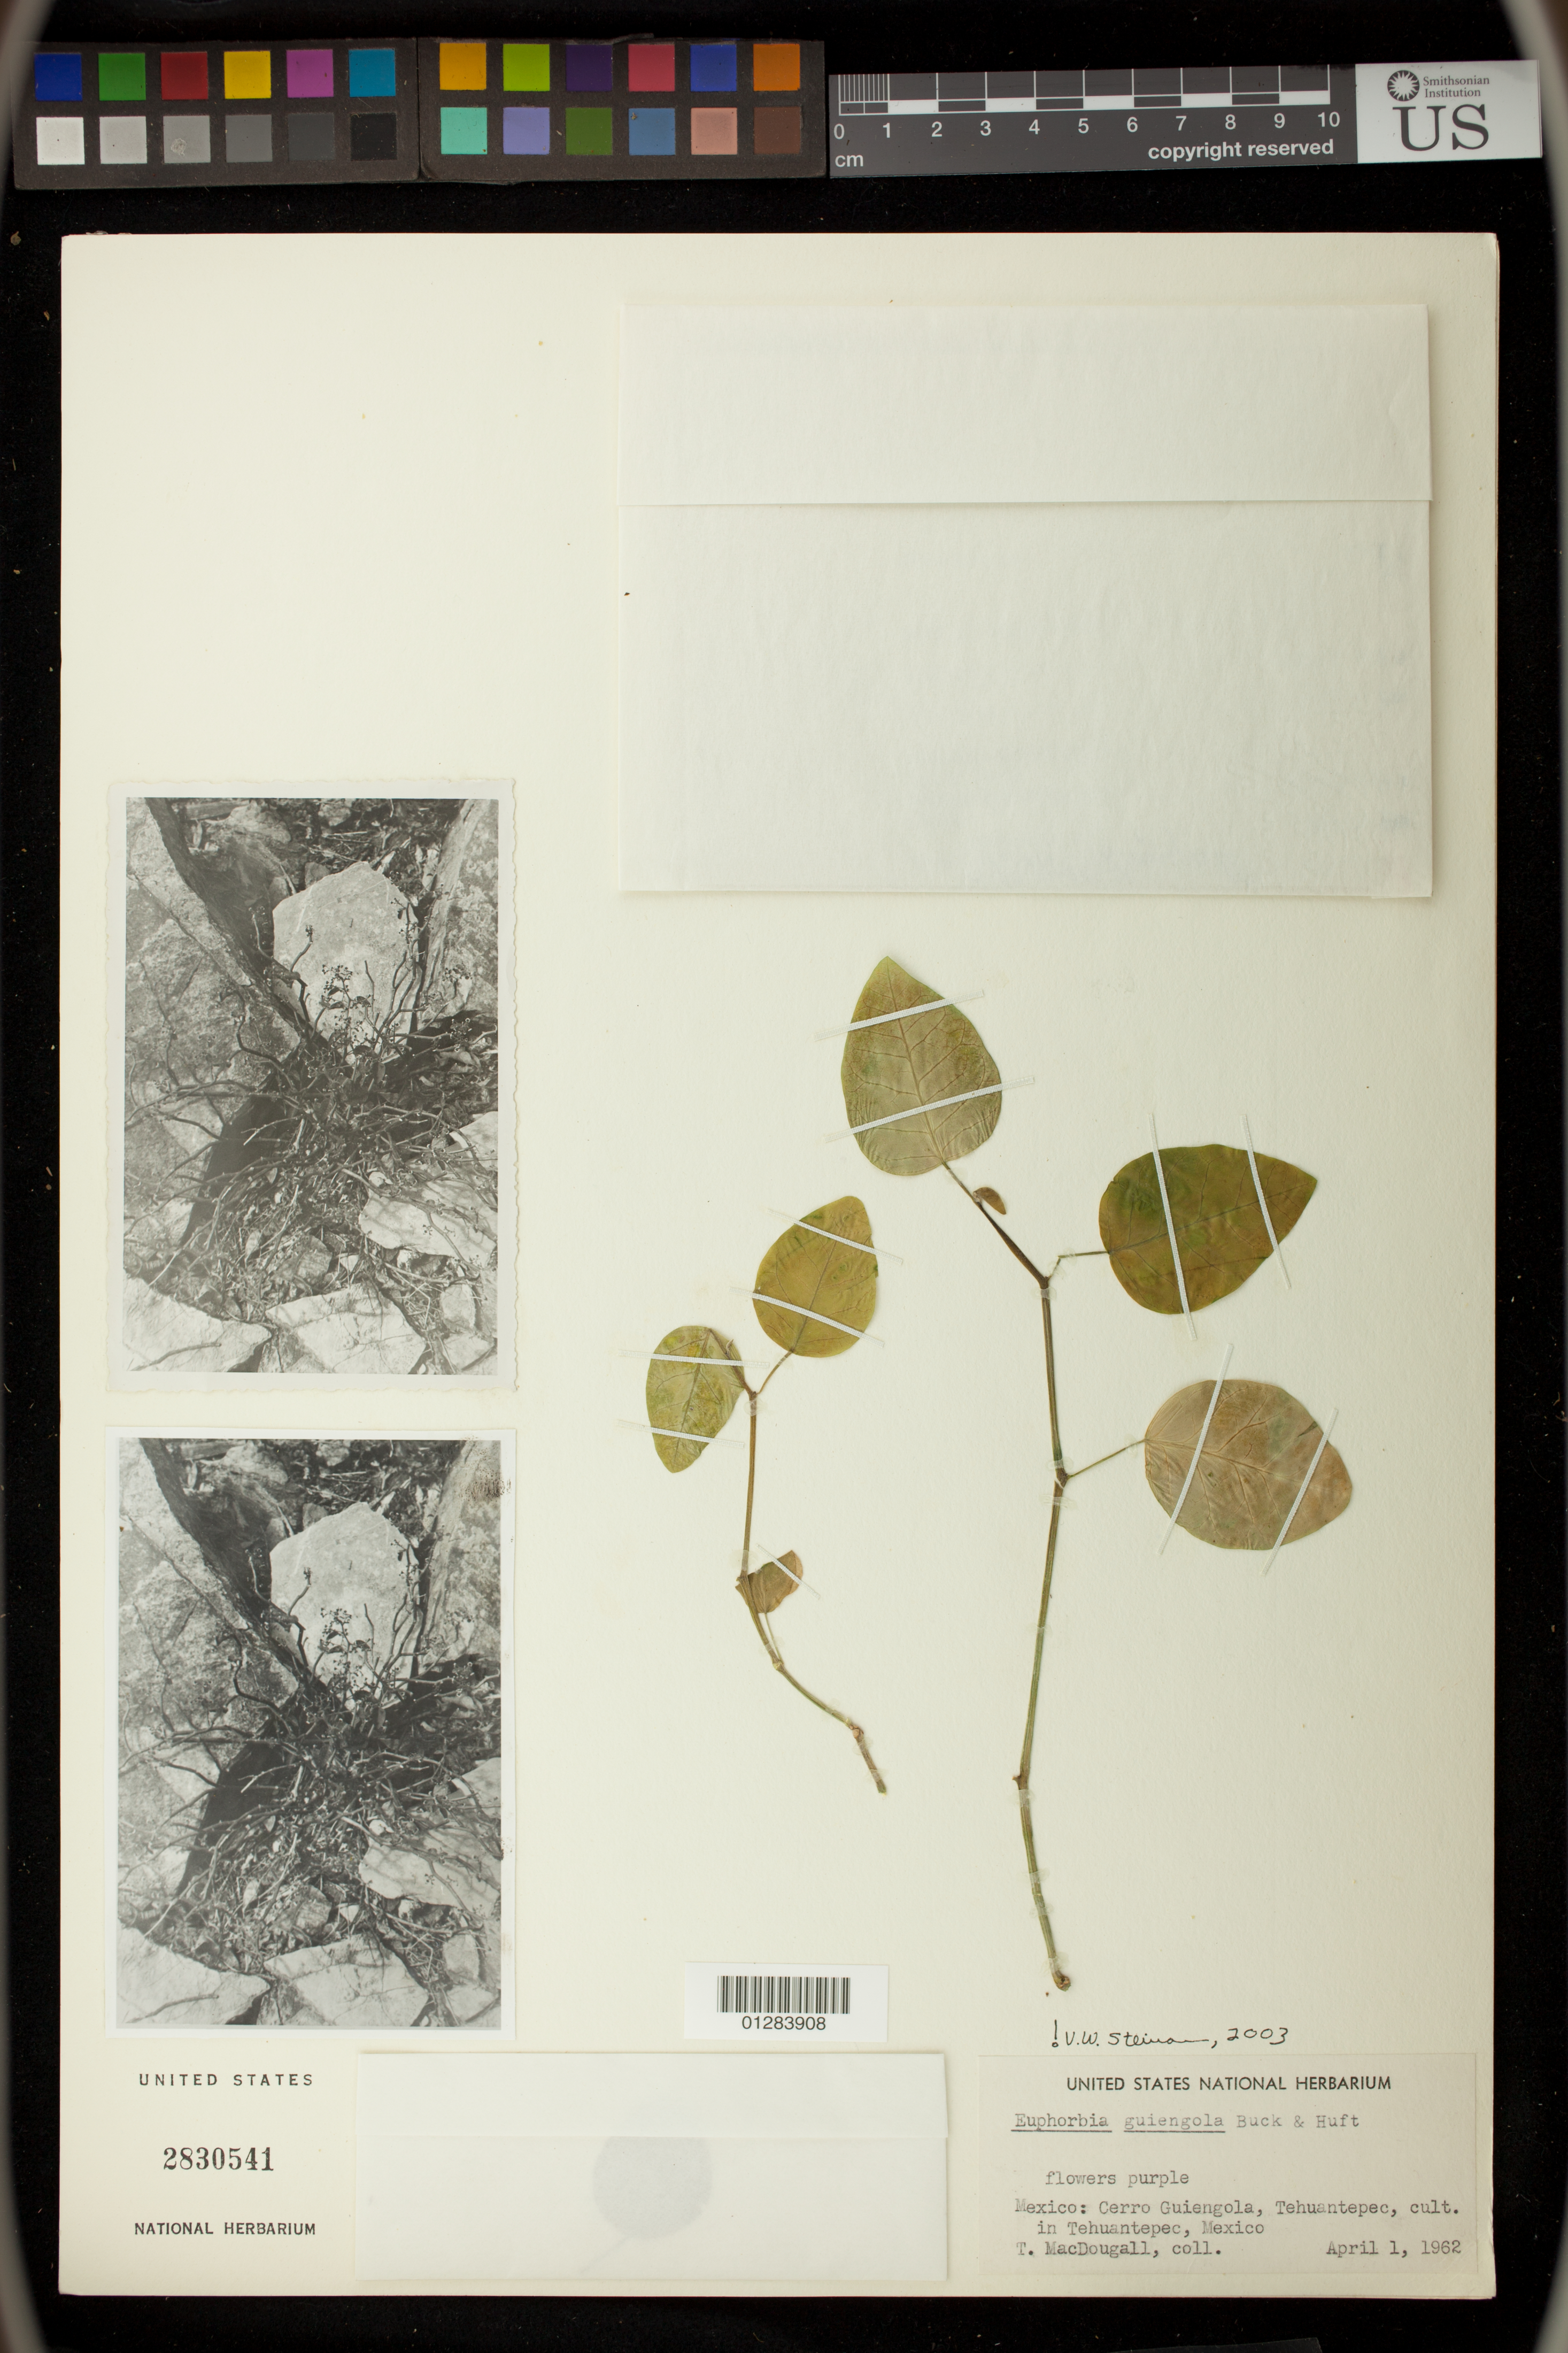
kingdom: Plantae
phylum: Tracheophyta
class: Magnoliopsida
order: Malpighiales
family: Euphorbiaceae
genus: Euphorbia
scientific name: Euphorbia guiengola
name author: W.R. Buck & Huft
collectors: T. B. MacDougall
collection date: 1962-04-01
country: Mexico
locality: Cerro Guiengola, Tehuantepec, cult. in Tehuantepec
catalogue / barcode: US 2830541